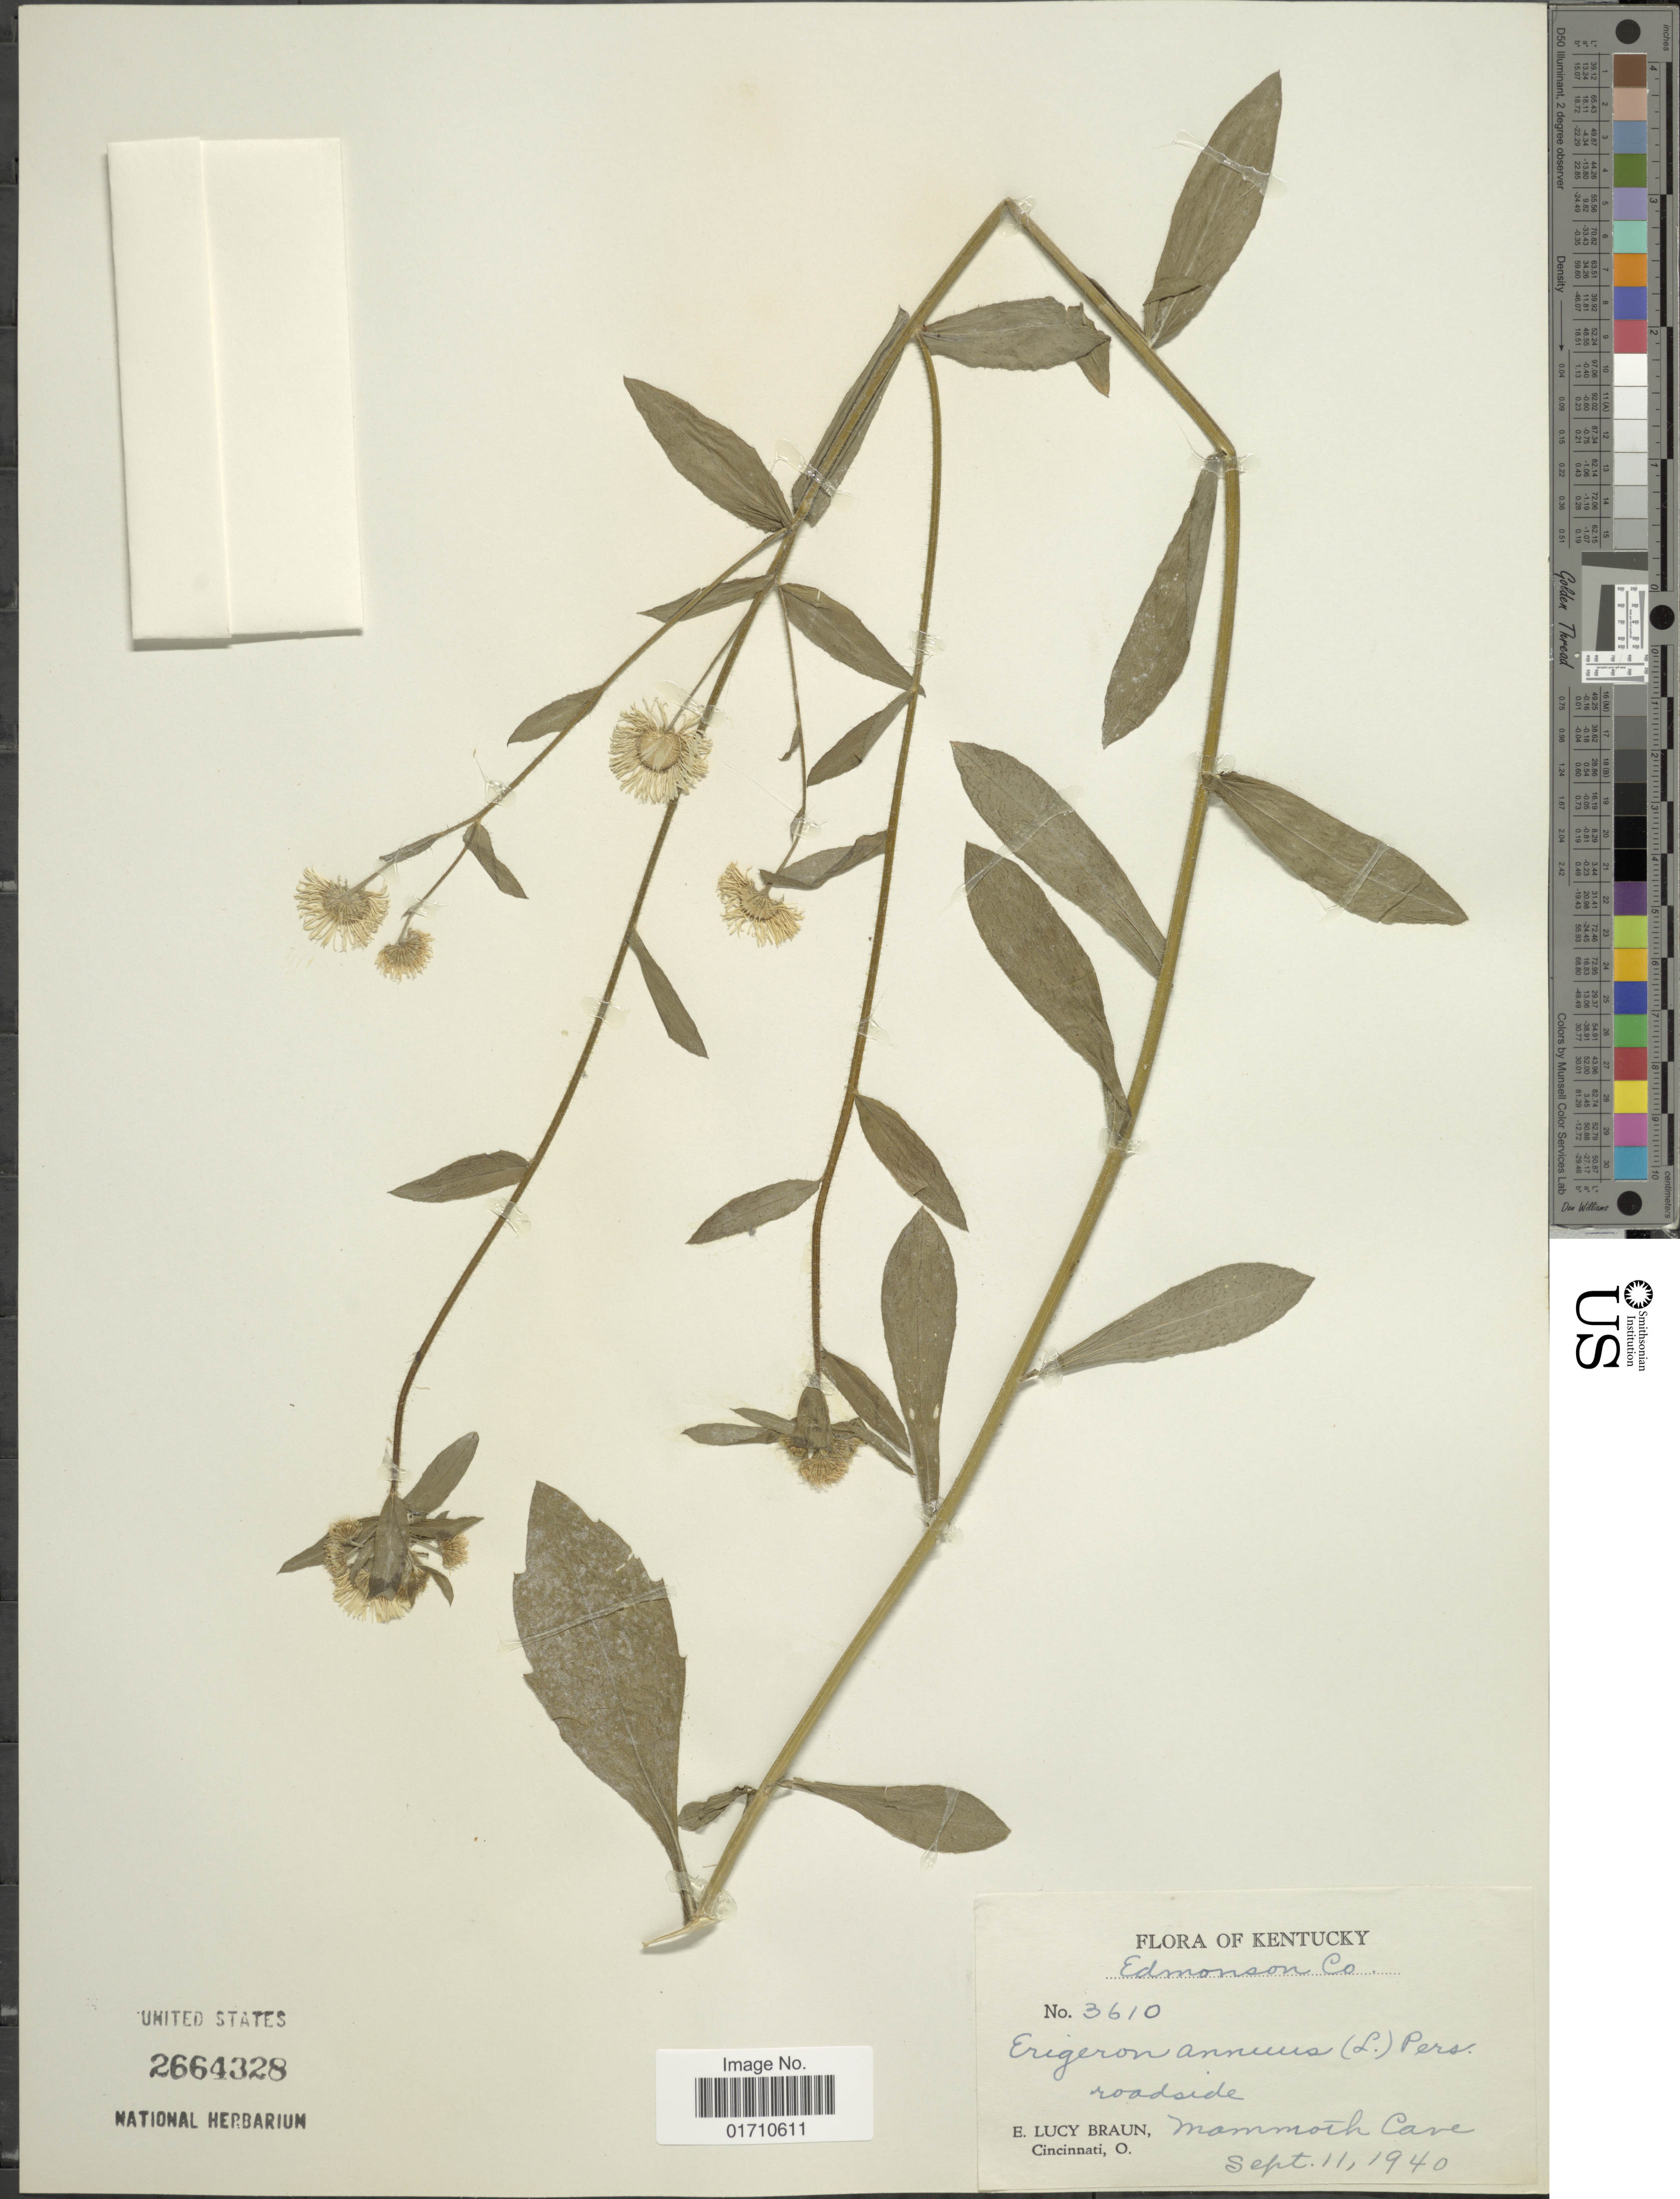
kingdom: Plantae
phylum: Tracheophyta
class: Magnoliopsida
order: Asterales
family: Asteraceae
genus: Erigeron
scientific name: Erigeron annuus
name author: (L.) Pers.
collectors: E. L. Braun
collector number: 3610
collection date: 1940-09-11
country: United States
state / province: Kentucky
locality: Edmonson Co, roadside, Mammoth Cave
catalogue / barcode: US 2664328